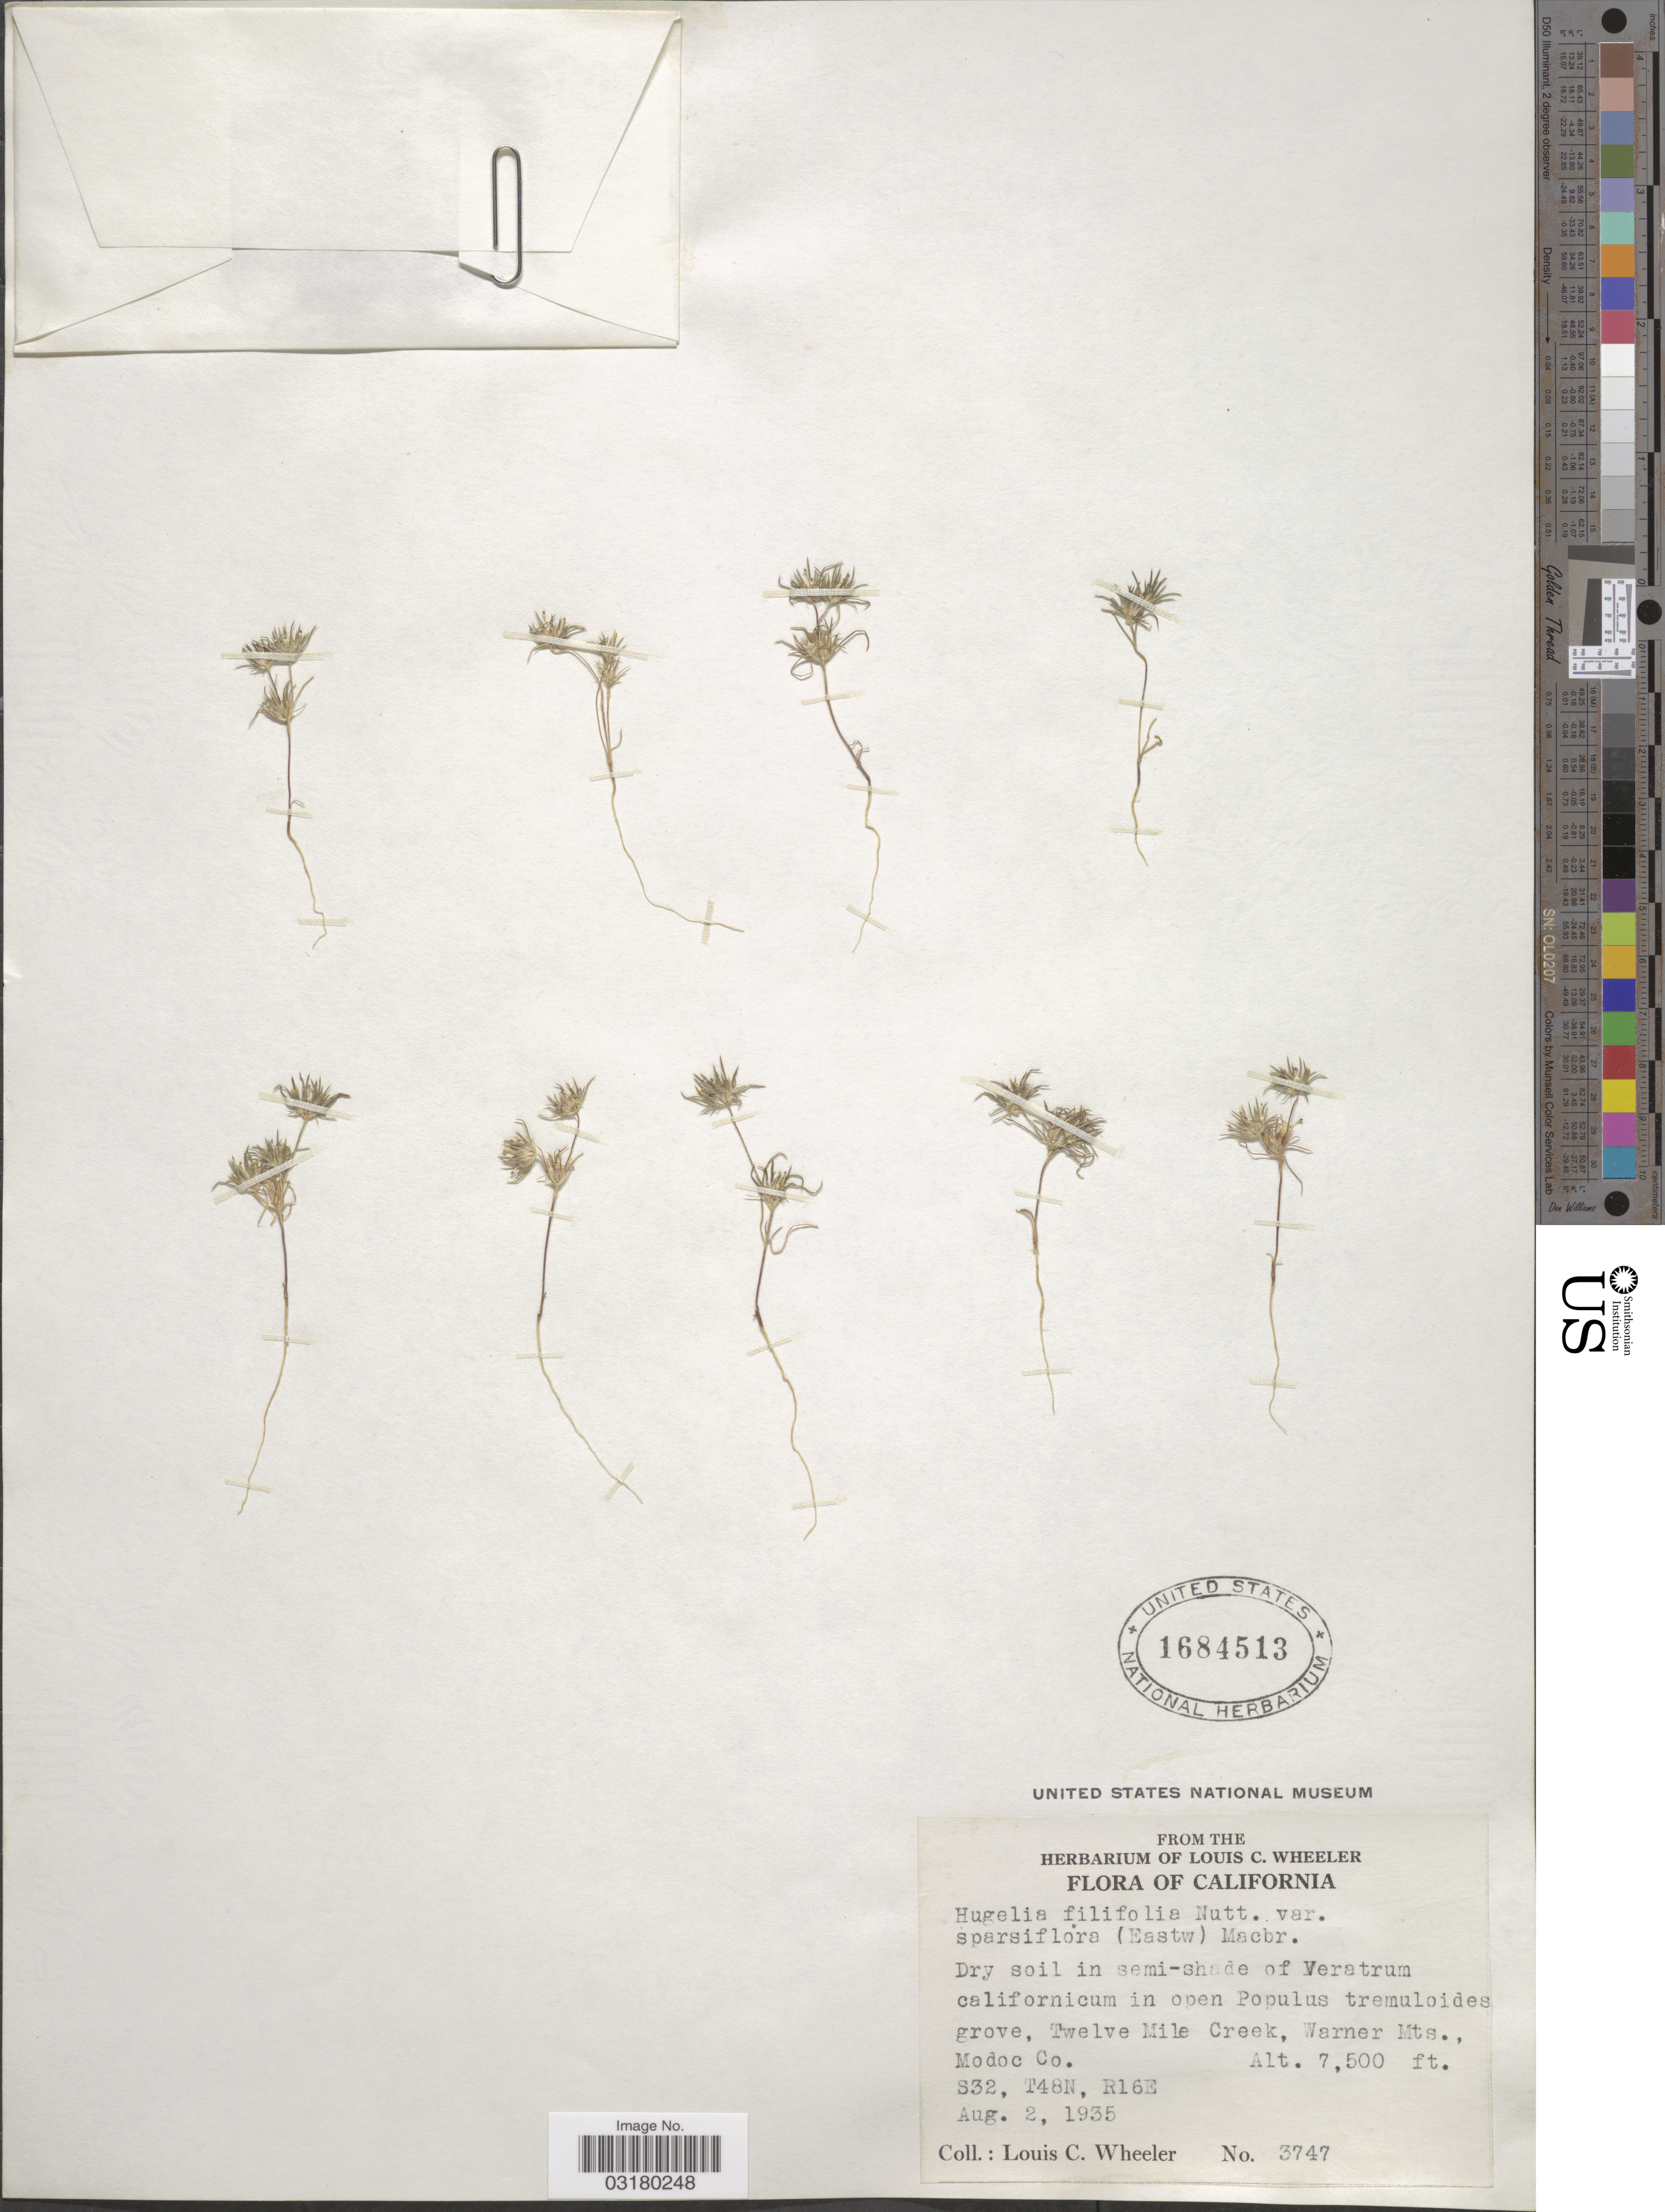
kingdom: Plantae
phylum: Tracheophyta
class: Magnoliopsida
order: Ericales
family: Polemoniaceae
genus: Eriastrum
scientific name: Eriastrum filifolium (Nutt.) Wooton & Standl.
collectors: L. C. Wheeler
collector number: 3747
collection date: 1935-08-02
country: United States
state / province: California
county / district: Modoc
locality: Twelve Mile Creek, Warner Mts., Modoc Co. S32, T48N, R16E.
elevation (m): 2286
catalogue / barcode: US 1684513